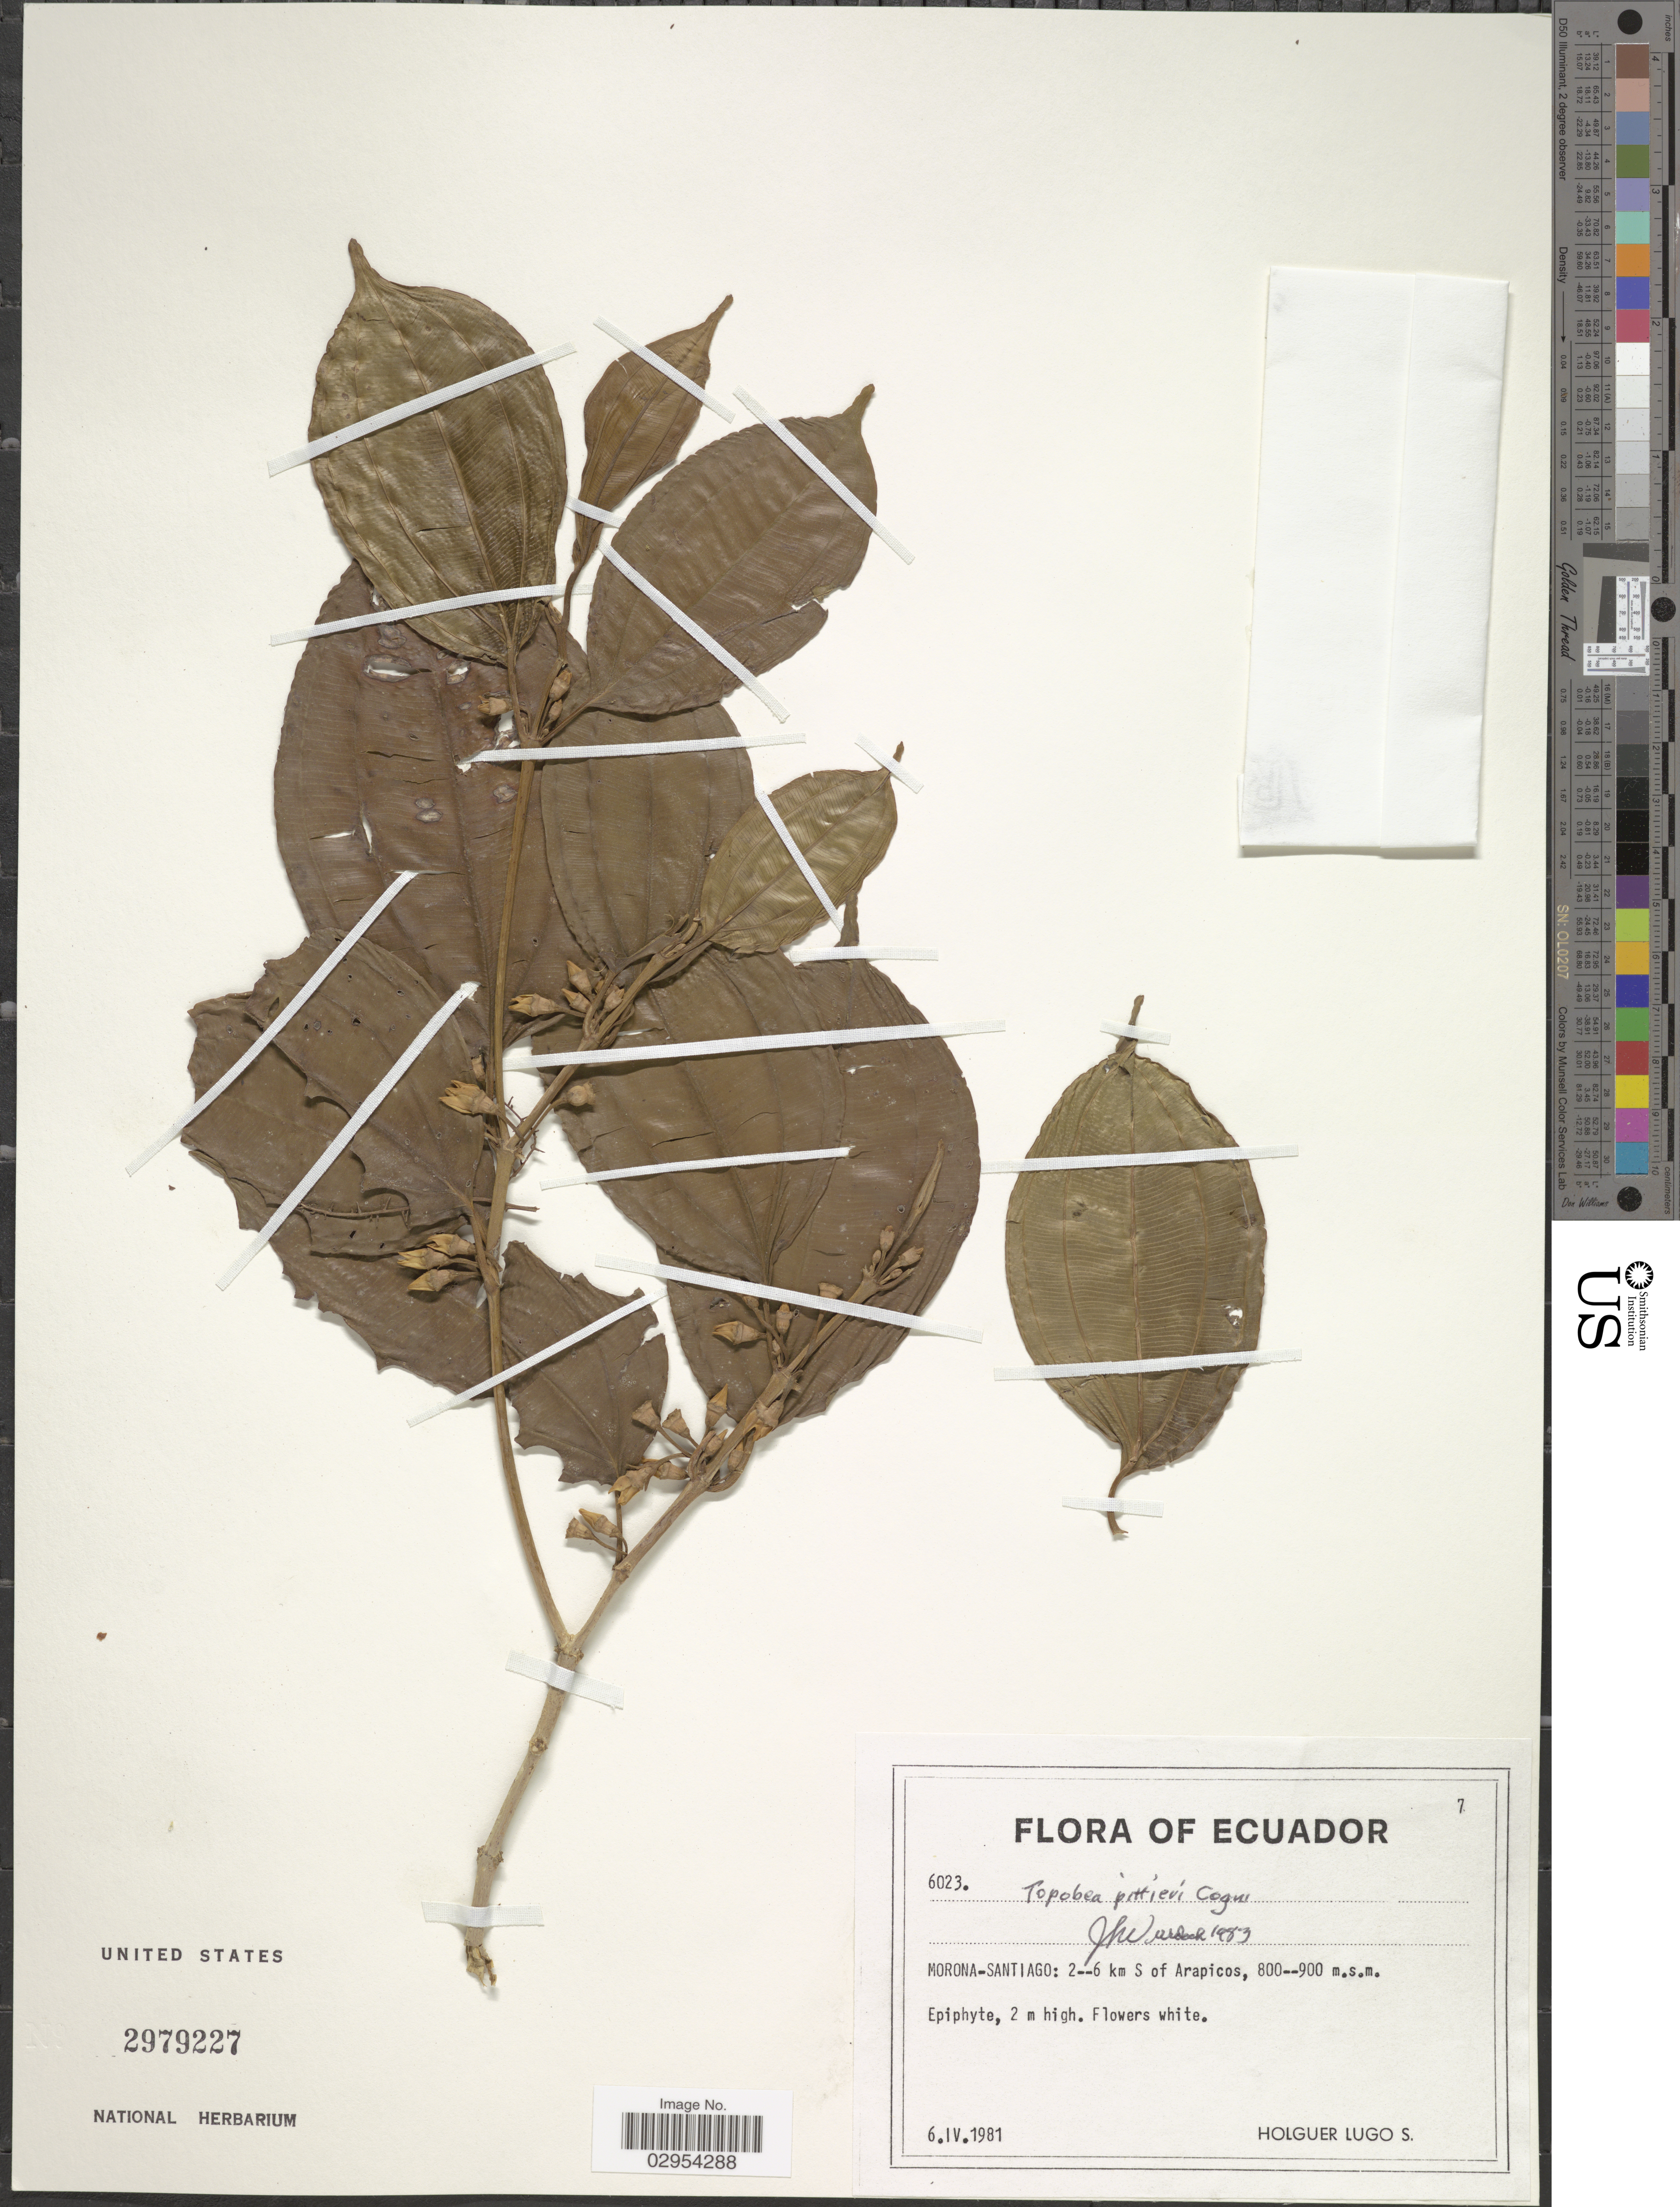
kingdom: Plantae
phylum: Tracheophyta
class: Magnoliopsida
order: Myrtales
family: Melastomataceae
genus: Topobea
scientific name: Topobea pittieri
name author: Cogn.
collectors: H. Lugo S.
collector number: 6023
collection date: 1981-04-06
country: Ecuador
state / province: Morona-Santiago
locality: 2--6 km S of Arapicos.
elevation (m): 800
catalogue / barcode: US 2979227